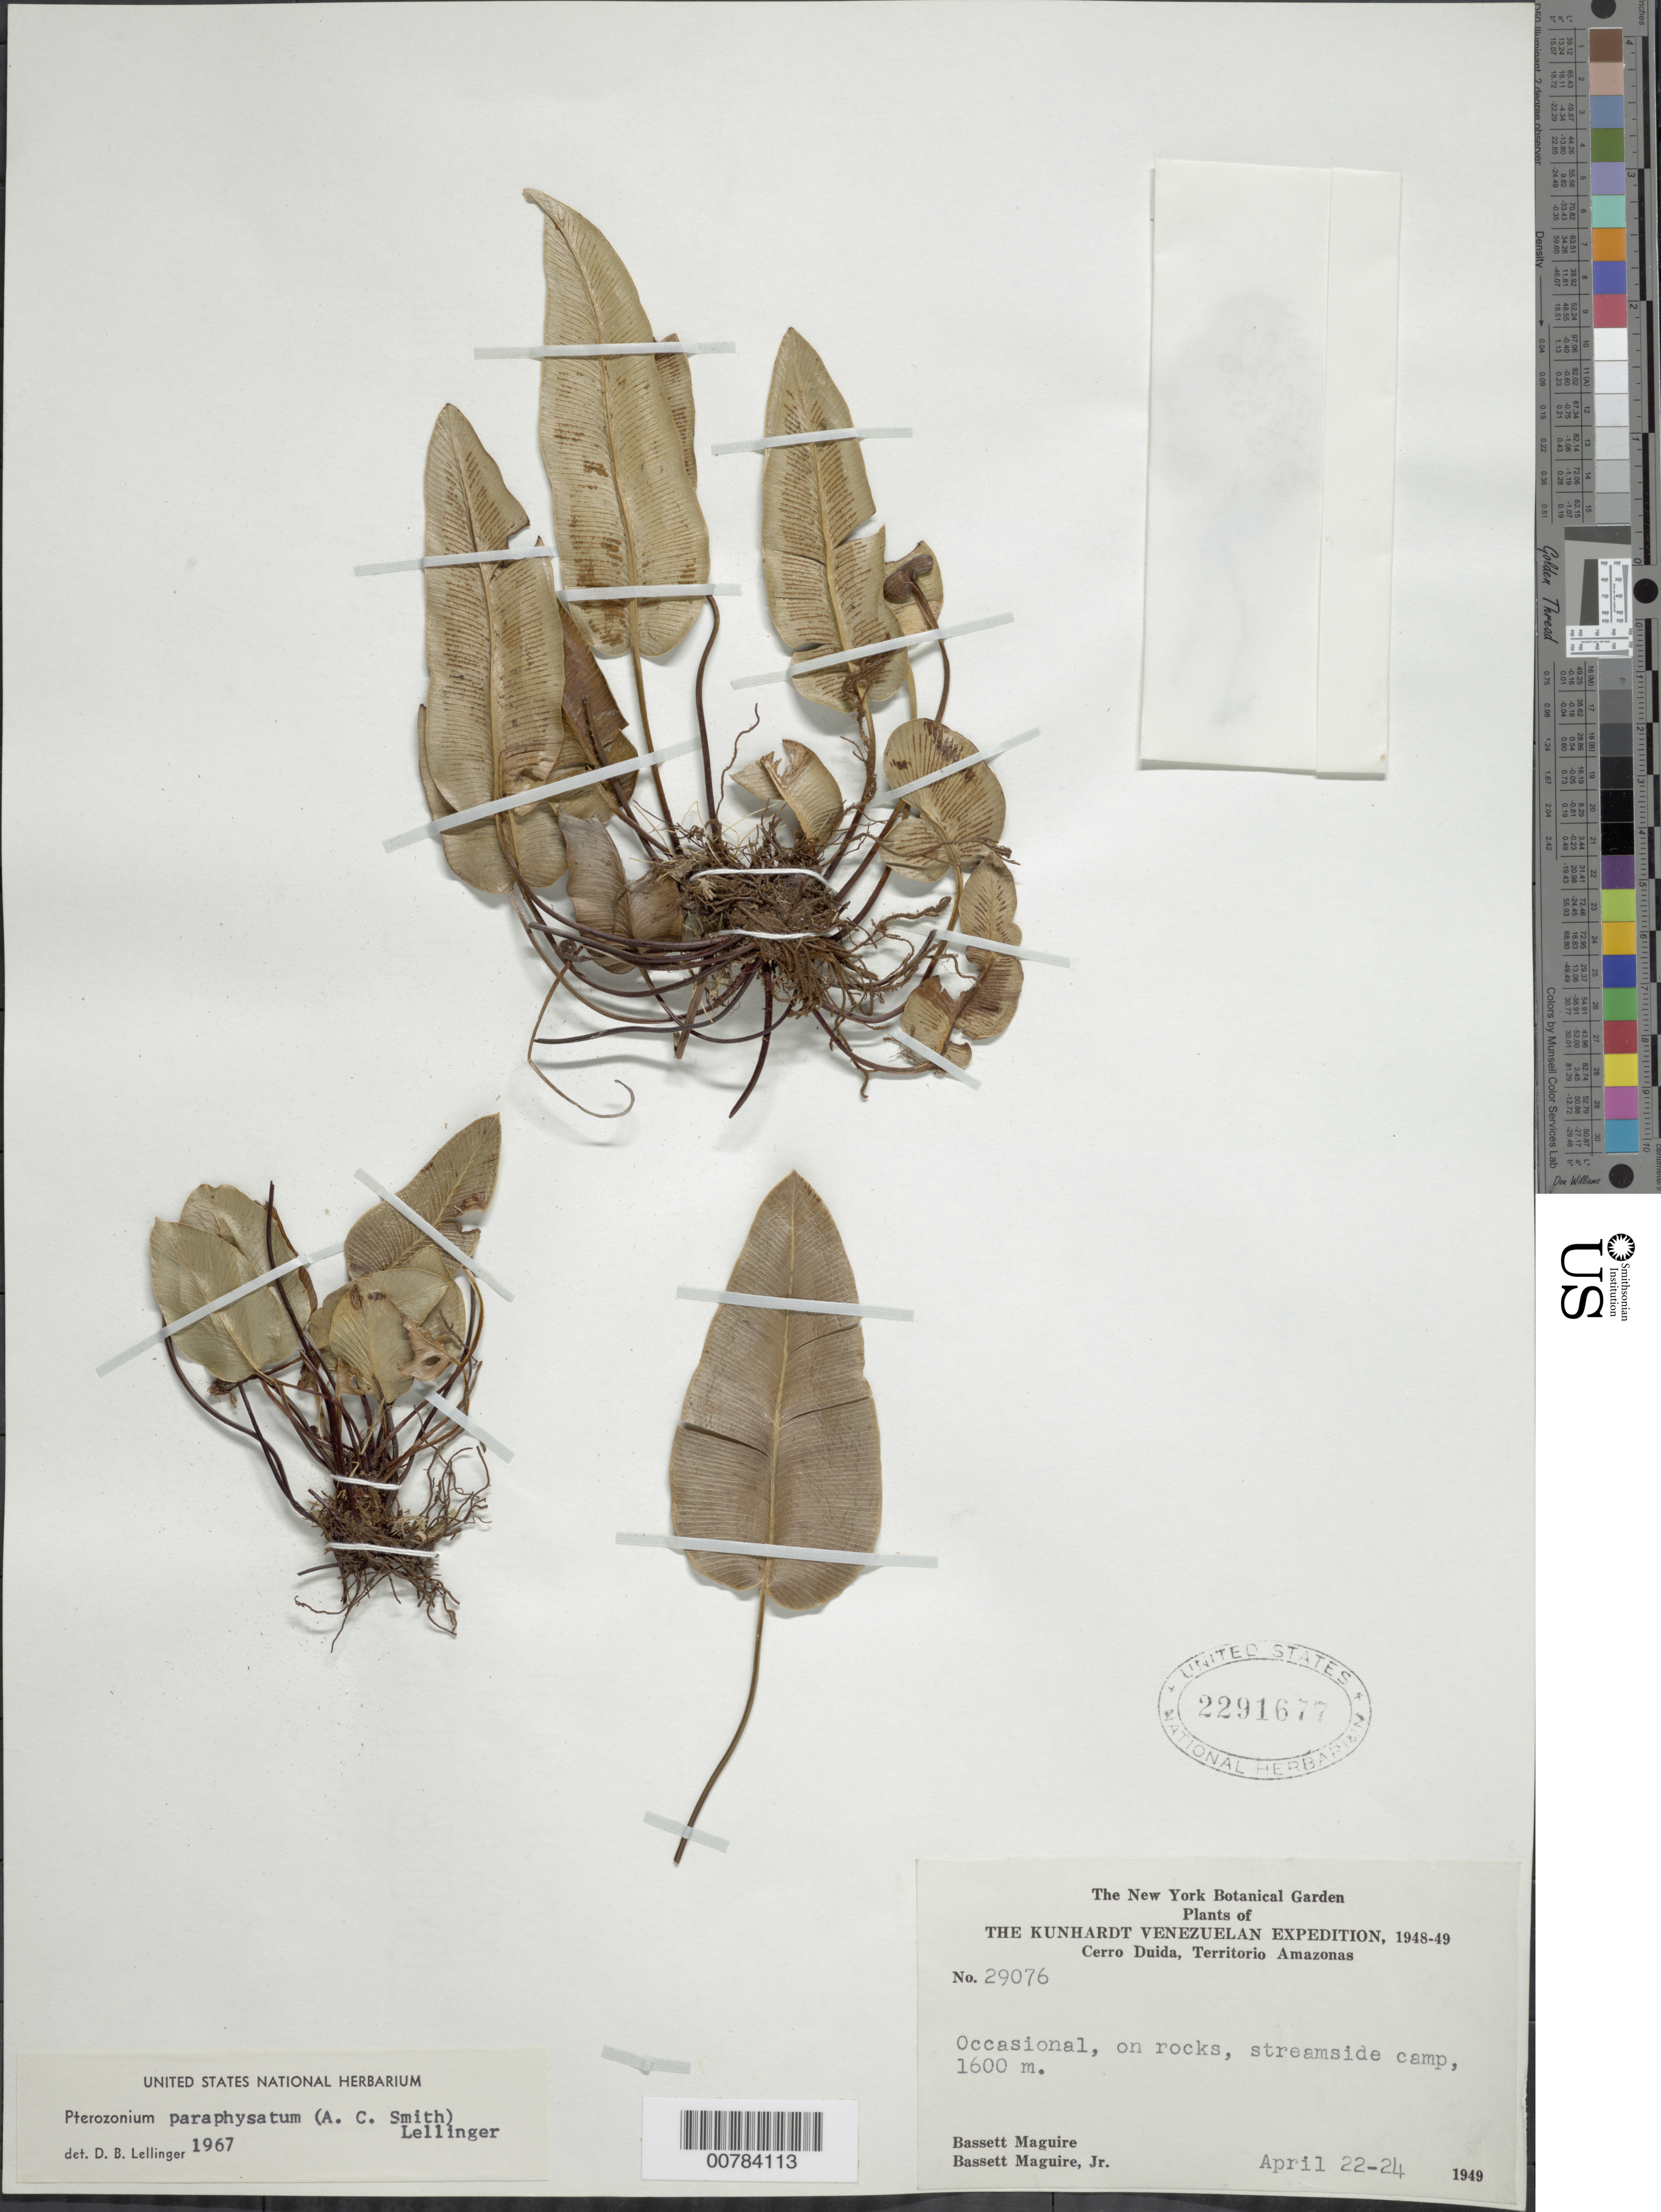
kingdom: Plantae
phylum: Tracheophyta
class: Polypodiopsida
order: Polypodiales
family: Pteridaceae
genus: Pterozonium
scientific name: Pterozonium paraphysatum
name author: (A.C. Sm.) Lellinger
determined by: Lellinger, David B., (BOT), Smithsonian Institution - National Museum of Natural History (UNITED STATES)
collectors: B. Maguire & B. Maguire Jr.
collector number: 29076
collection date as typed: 22-Apr-49 to 24-Apr-49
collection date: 1949-04-22/1949-04-24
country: Venezuela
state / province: Amazonas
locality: Cerro Duida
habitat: Rocks, streamside camp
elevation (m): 1600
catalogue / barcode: US 2291677